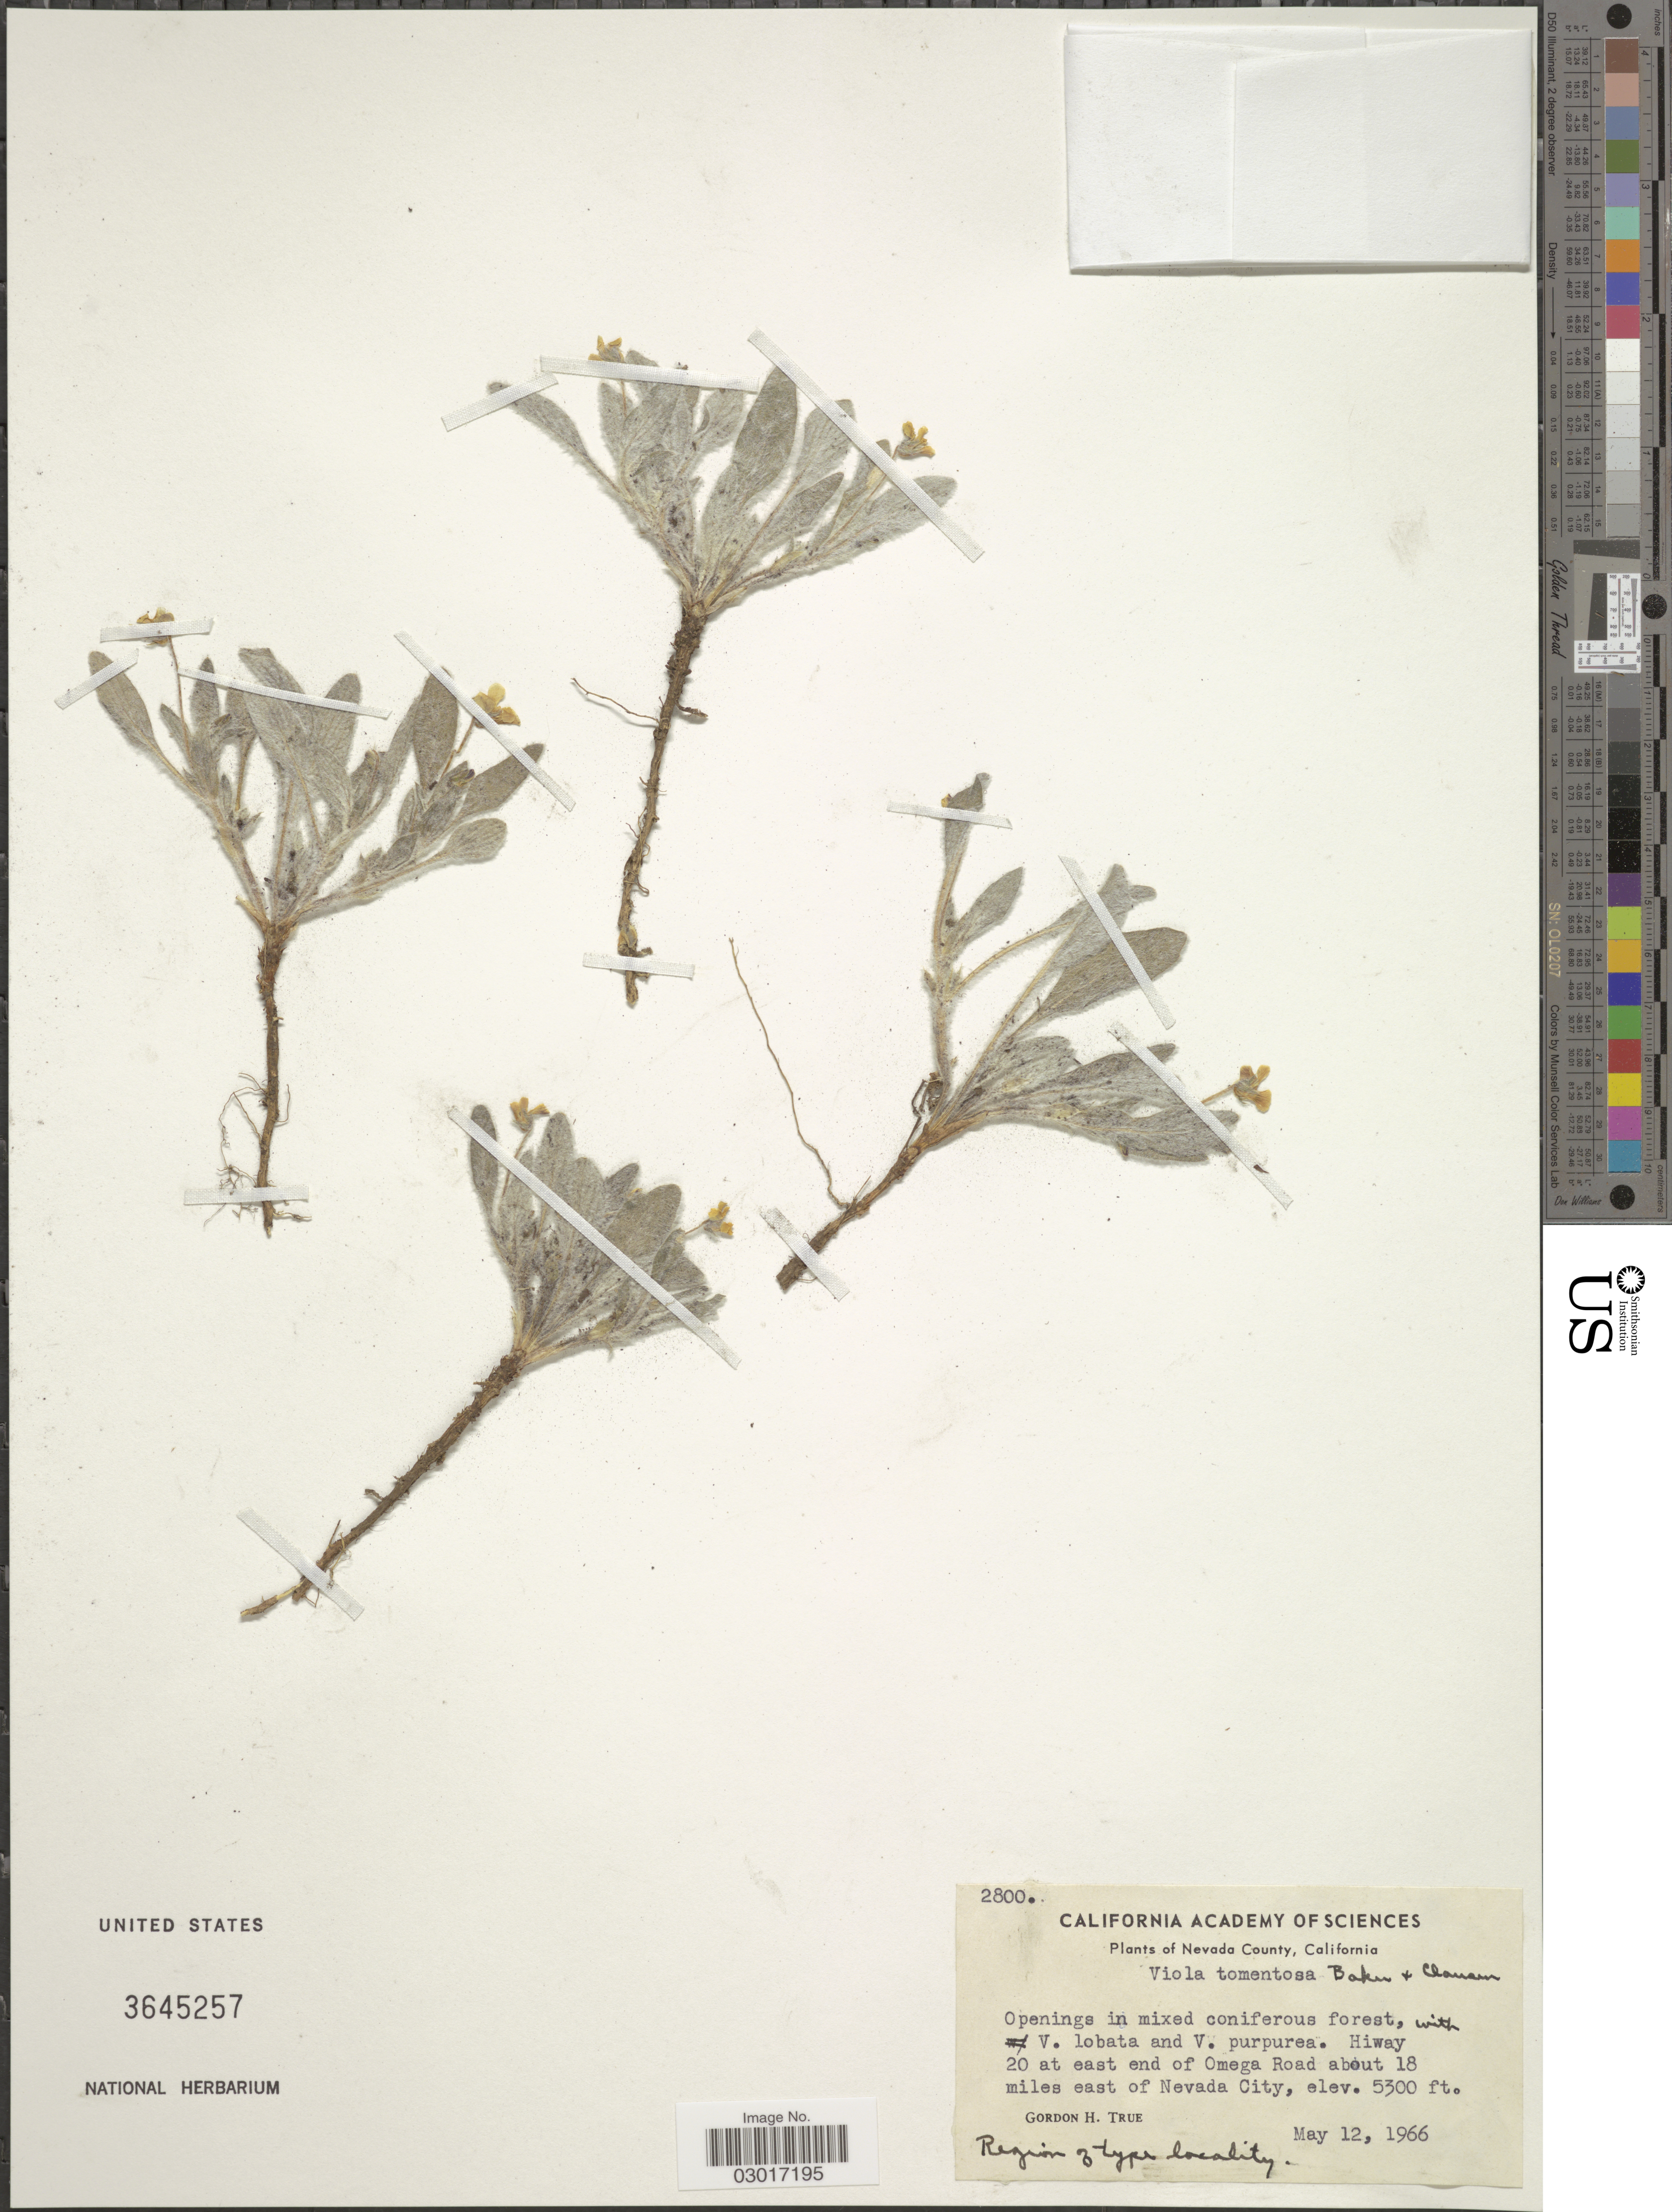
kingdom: Plantae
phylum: Tracheophyta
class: Magnoliopsida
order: Malpighiales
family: Violaceae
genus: Viola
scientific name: Viola tomentosa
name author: M.S. Baker & J.C. Clausen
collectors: G. H. True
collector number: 2800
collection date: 1966-05-12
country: United States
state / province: California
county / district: Nevada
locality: Nevada County. Hiway 20 at east end of Omega Road about 18 miles east of Nevada City.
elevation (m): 1615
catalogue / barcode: US 3645257